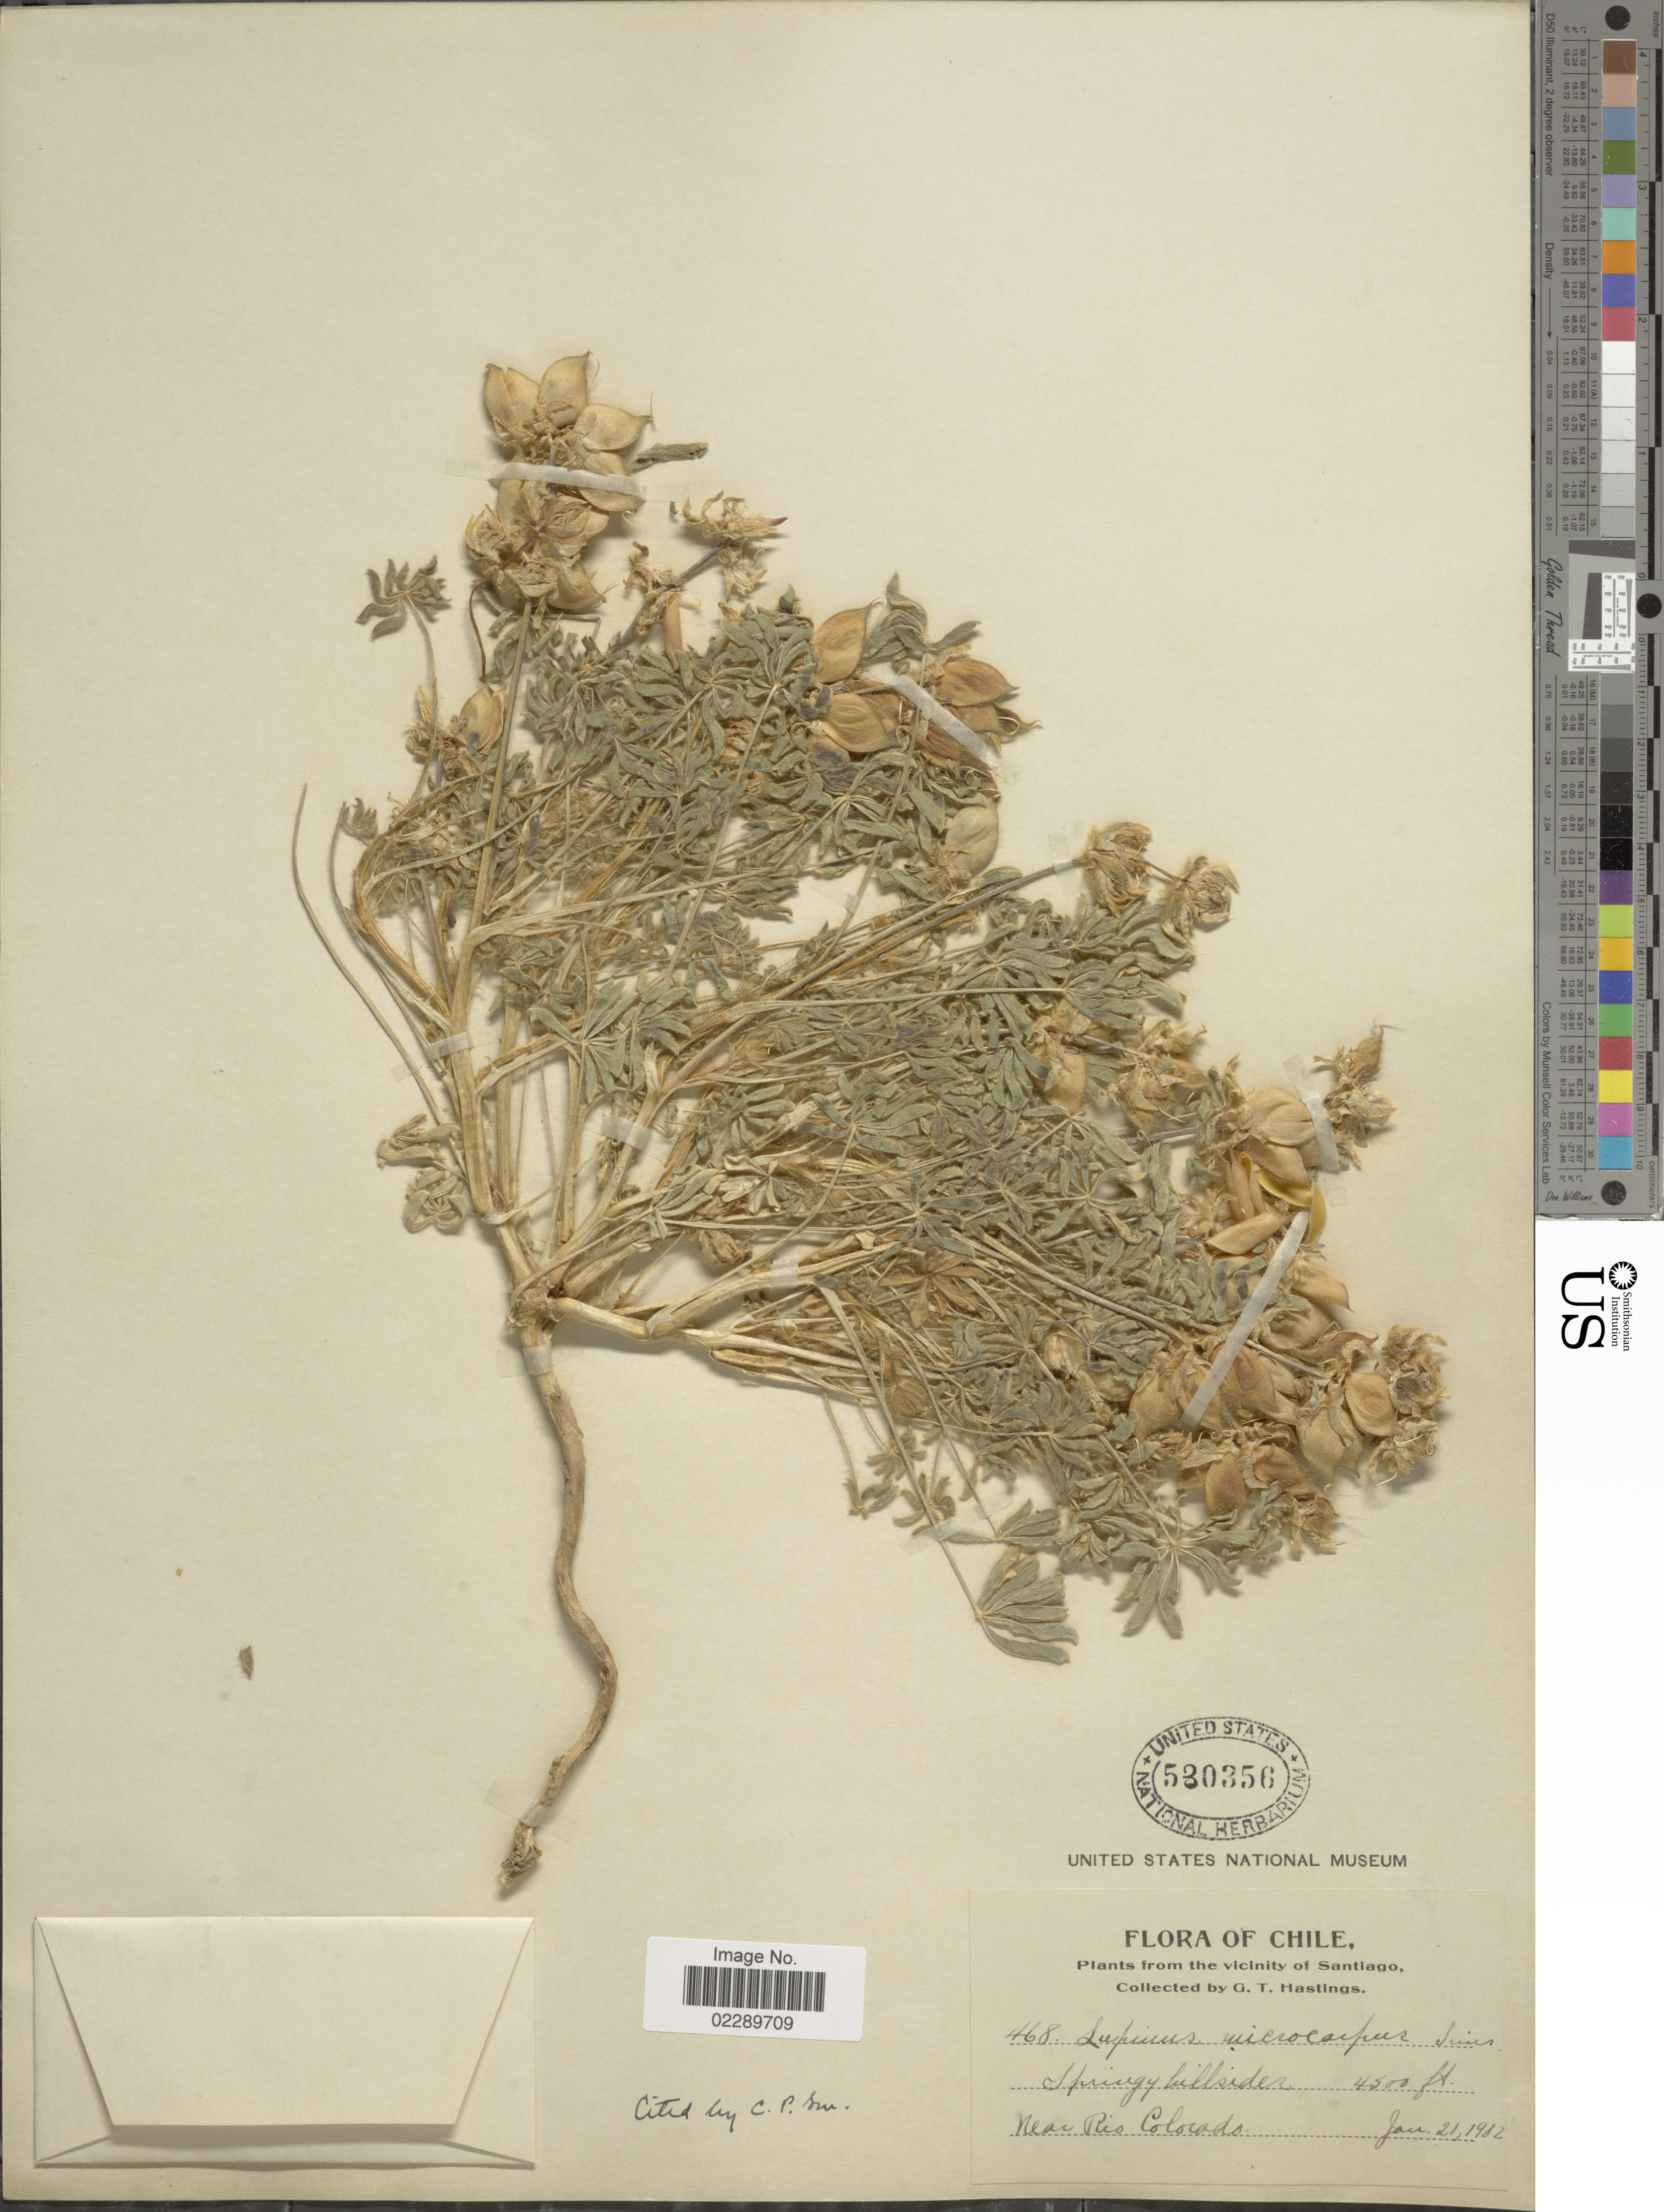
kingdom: Plantae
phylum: Tracheophyta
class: Magnoliopsida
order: Fabales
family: Fabaceae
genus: Lupinus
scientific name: Lupinus microcarpus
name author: Sims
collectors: G. Hastings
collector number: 468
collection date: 1982-01-21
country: Chile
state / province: Región Metropolitana (RM)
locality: From the vicinity of Santiago. Springy hillsides. Near Rio Colorado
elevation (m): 1372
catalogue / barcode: US 530356